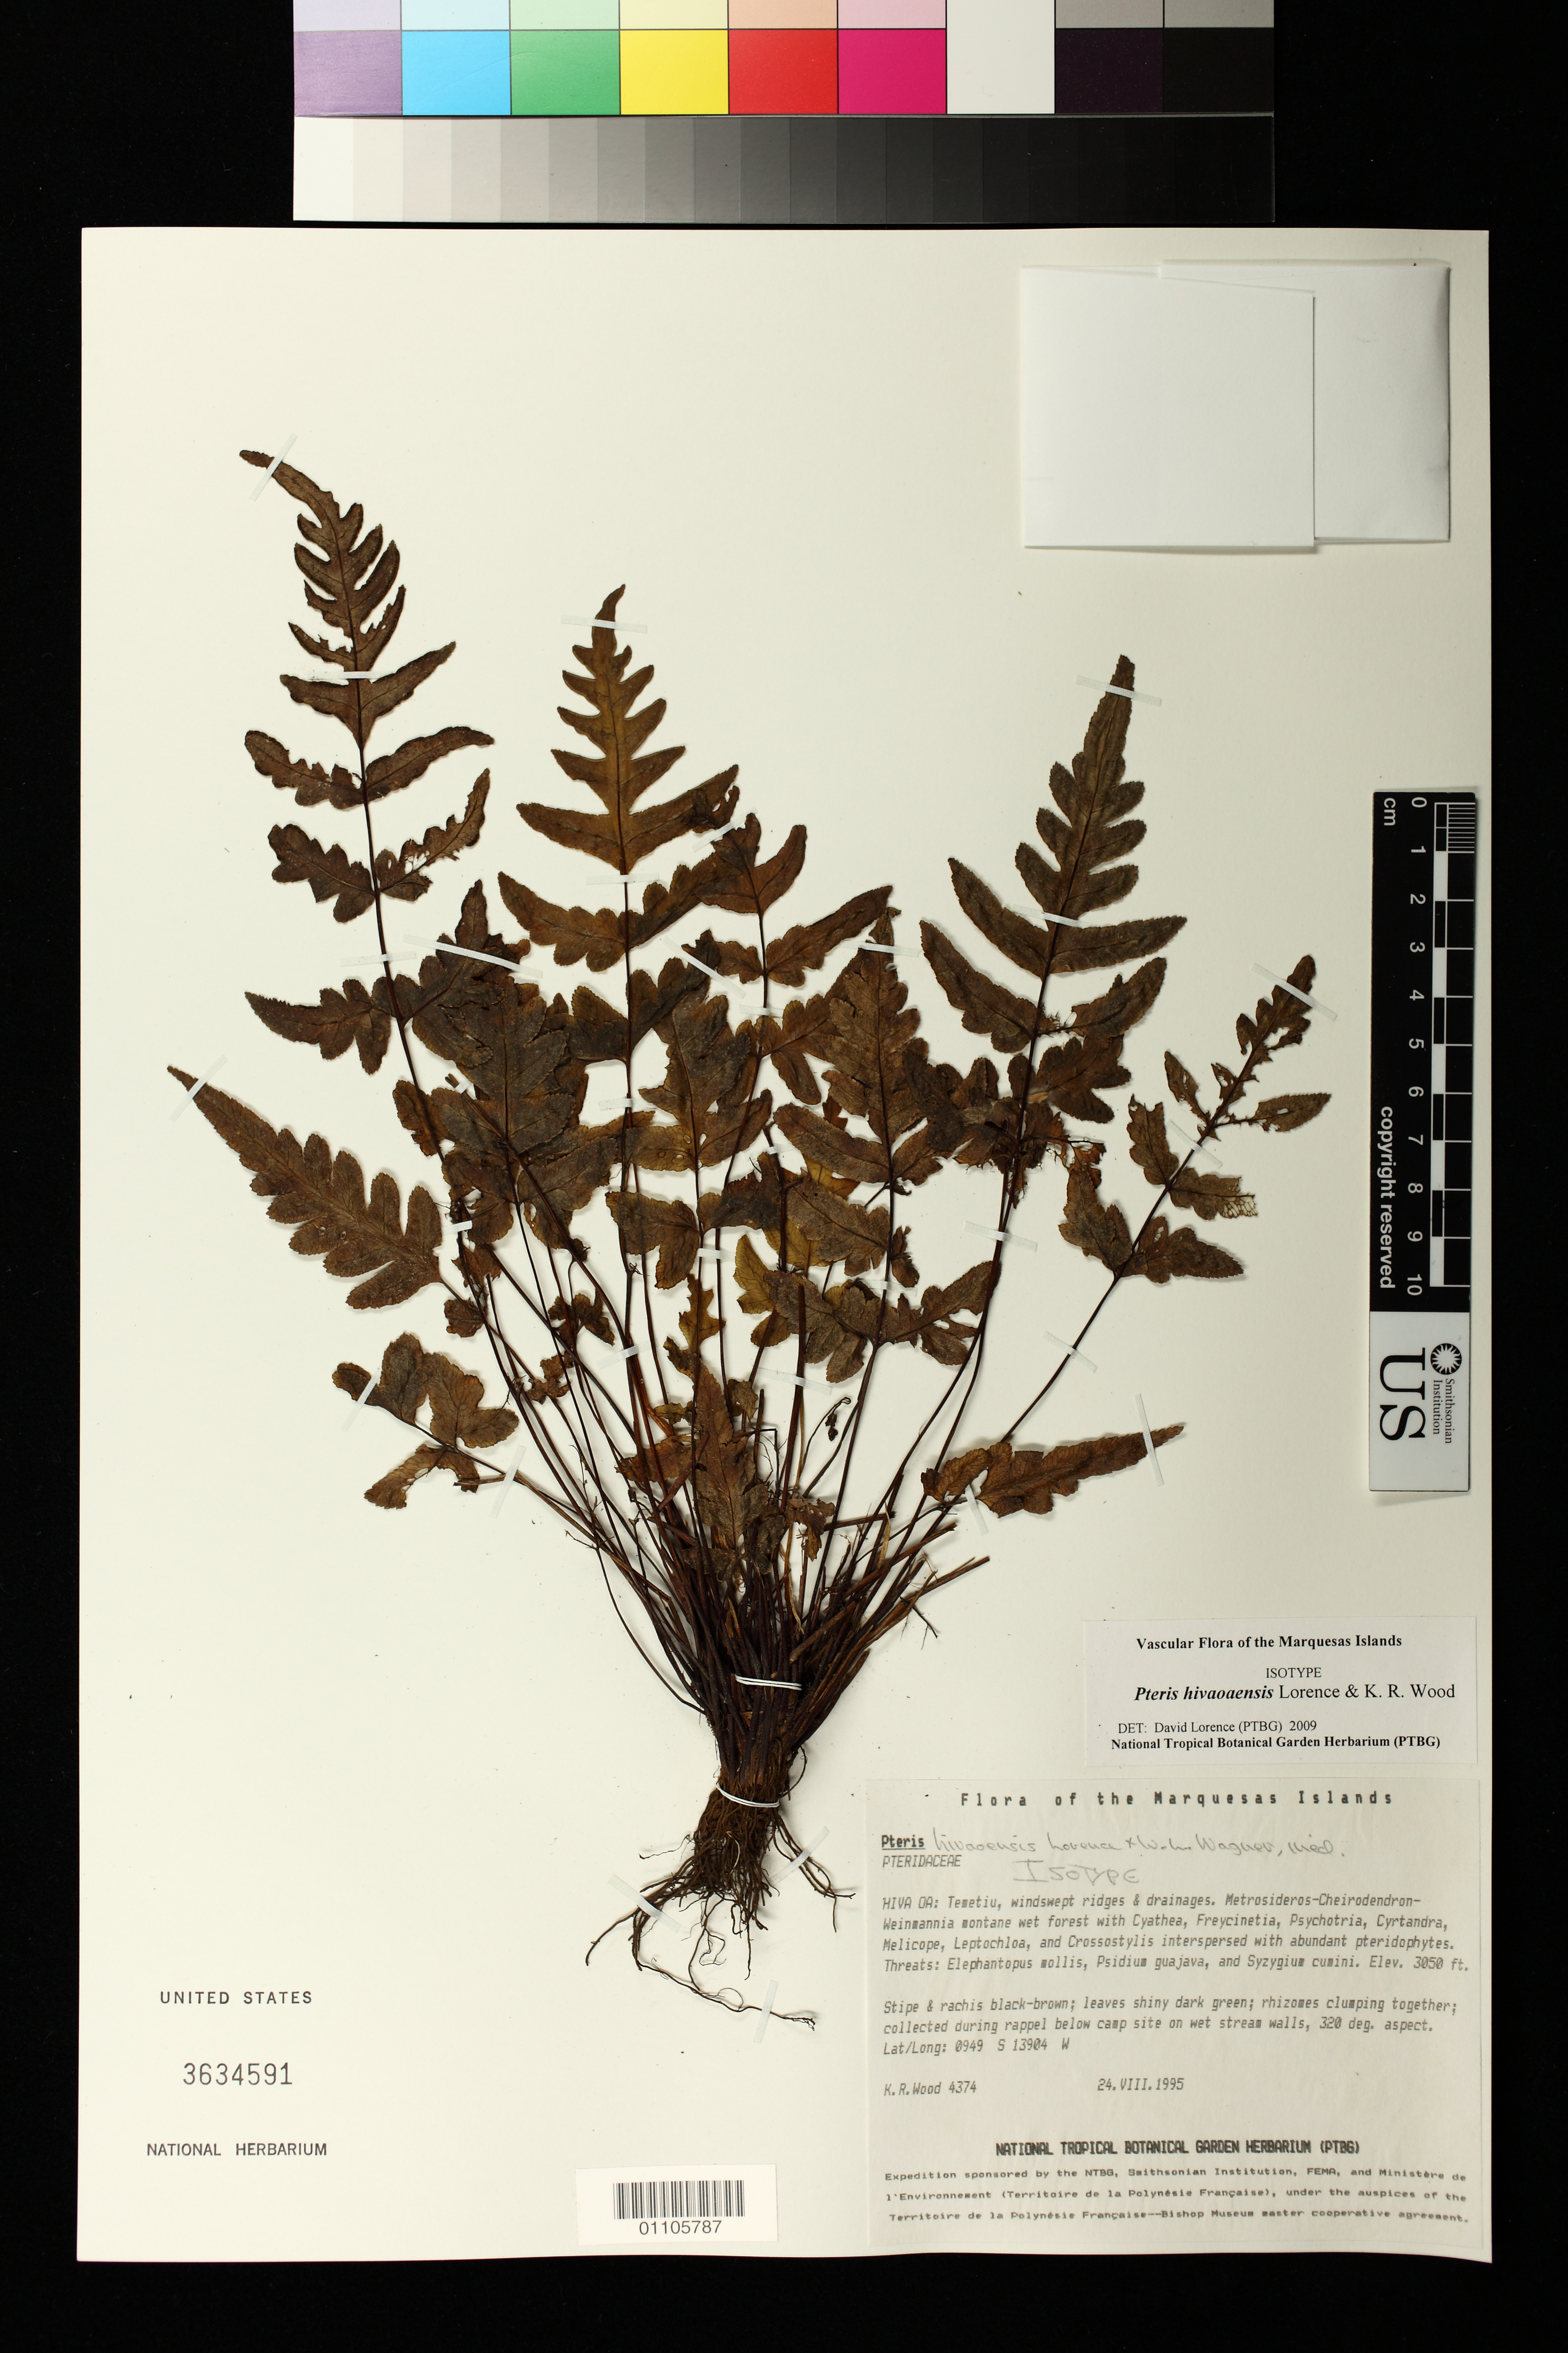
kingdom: Plantae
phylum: Tracheophyta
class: Polypodiopsida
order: Polypodiales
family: Pteridaceae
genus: Pteris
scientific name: Pteris hivaoaensis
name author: Lorence & K.R. Wood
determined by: Lorence, David H., (PTBG), National Tropical Botanical Garden (UNITED STATES)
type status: Isotype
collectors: K. R. Wood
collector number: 4374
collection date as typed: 24 August 1995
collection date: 1995-08-24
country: French Polynesia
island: Hiva Oa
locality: Hiva Oa: Temetiu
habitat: windswept ridges and drainages, In Metrosideros-Cheirodendron-Weinmannia montane wet forest and Cyathea-Freycinetia interspersed with rich pteridophyte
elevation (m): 930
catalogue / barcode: US 3634591